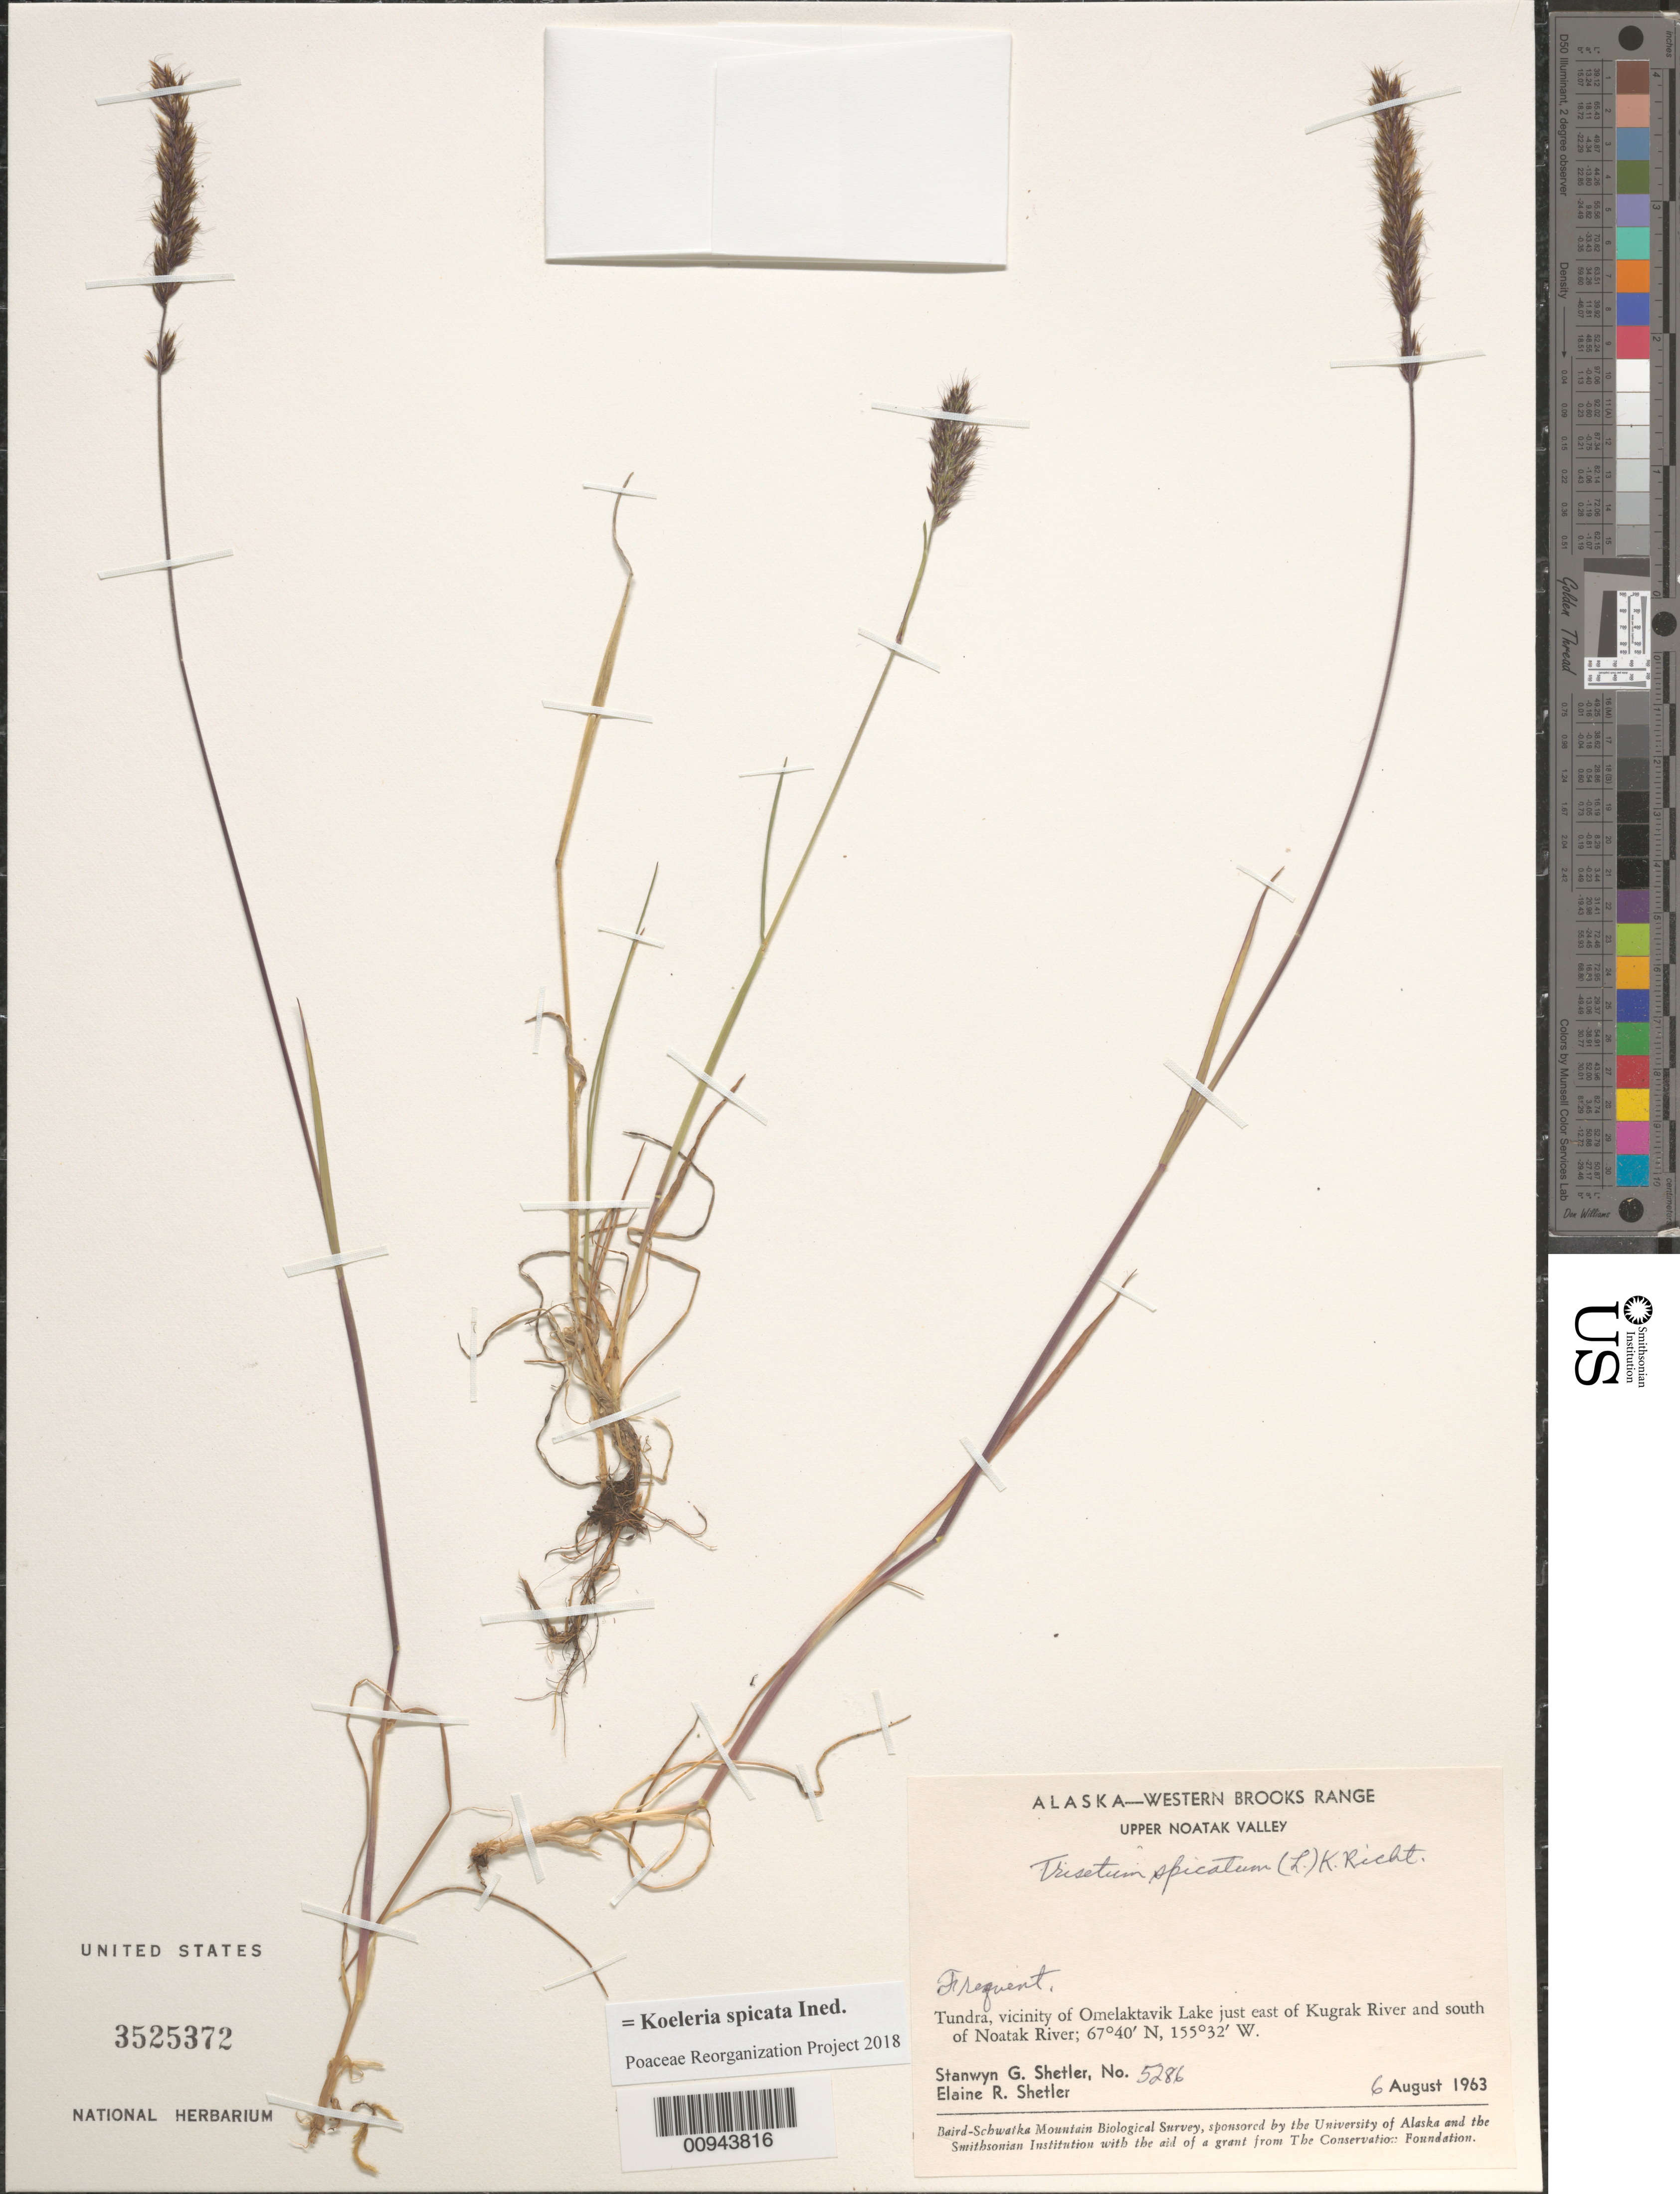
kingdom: Plantae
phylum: Tracheophyta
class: Liliopsida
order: Poales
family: Poaceae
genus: Koeleria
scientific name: Koeleria spicata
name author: (L.) Barberá et al.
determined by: Poaceae Reorganization Project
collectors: S. Shetler & E. R. Shetler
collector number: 5286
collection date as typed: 06 Aug 1963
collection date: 1963-08-06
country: United States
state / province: Alaska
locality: Vicinity of Omelaktavik Lake just east of Kugrak River and south of Noatak River. Western Brooks Range, Upper Noatak Valley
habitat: Tundra.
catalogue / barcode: US 3525372